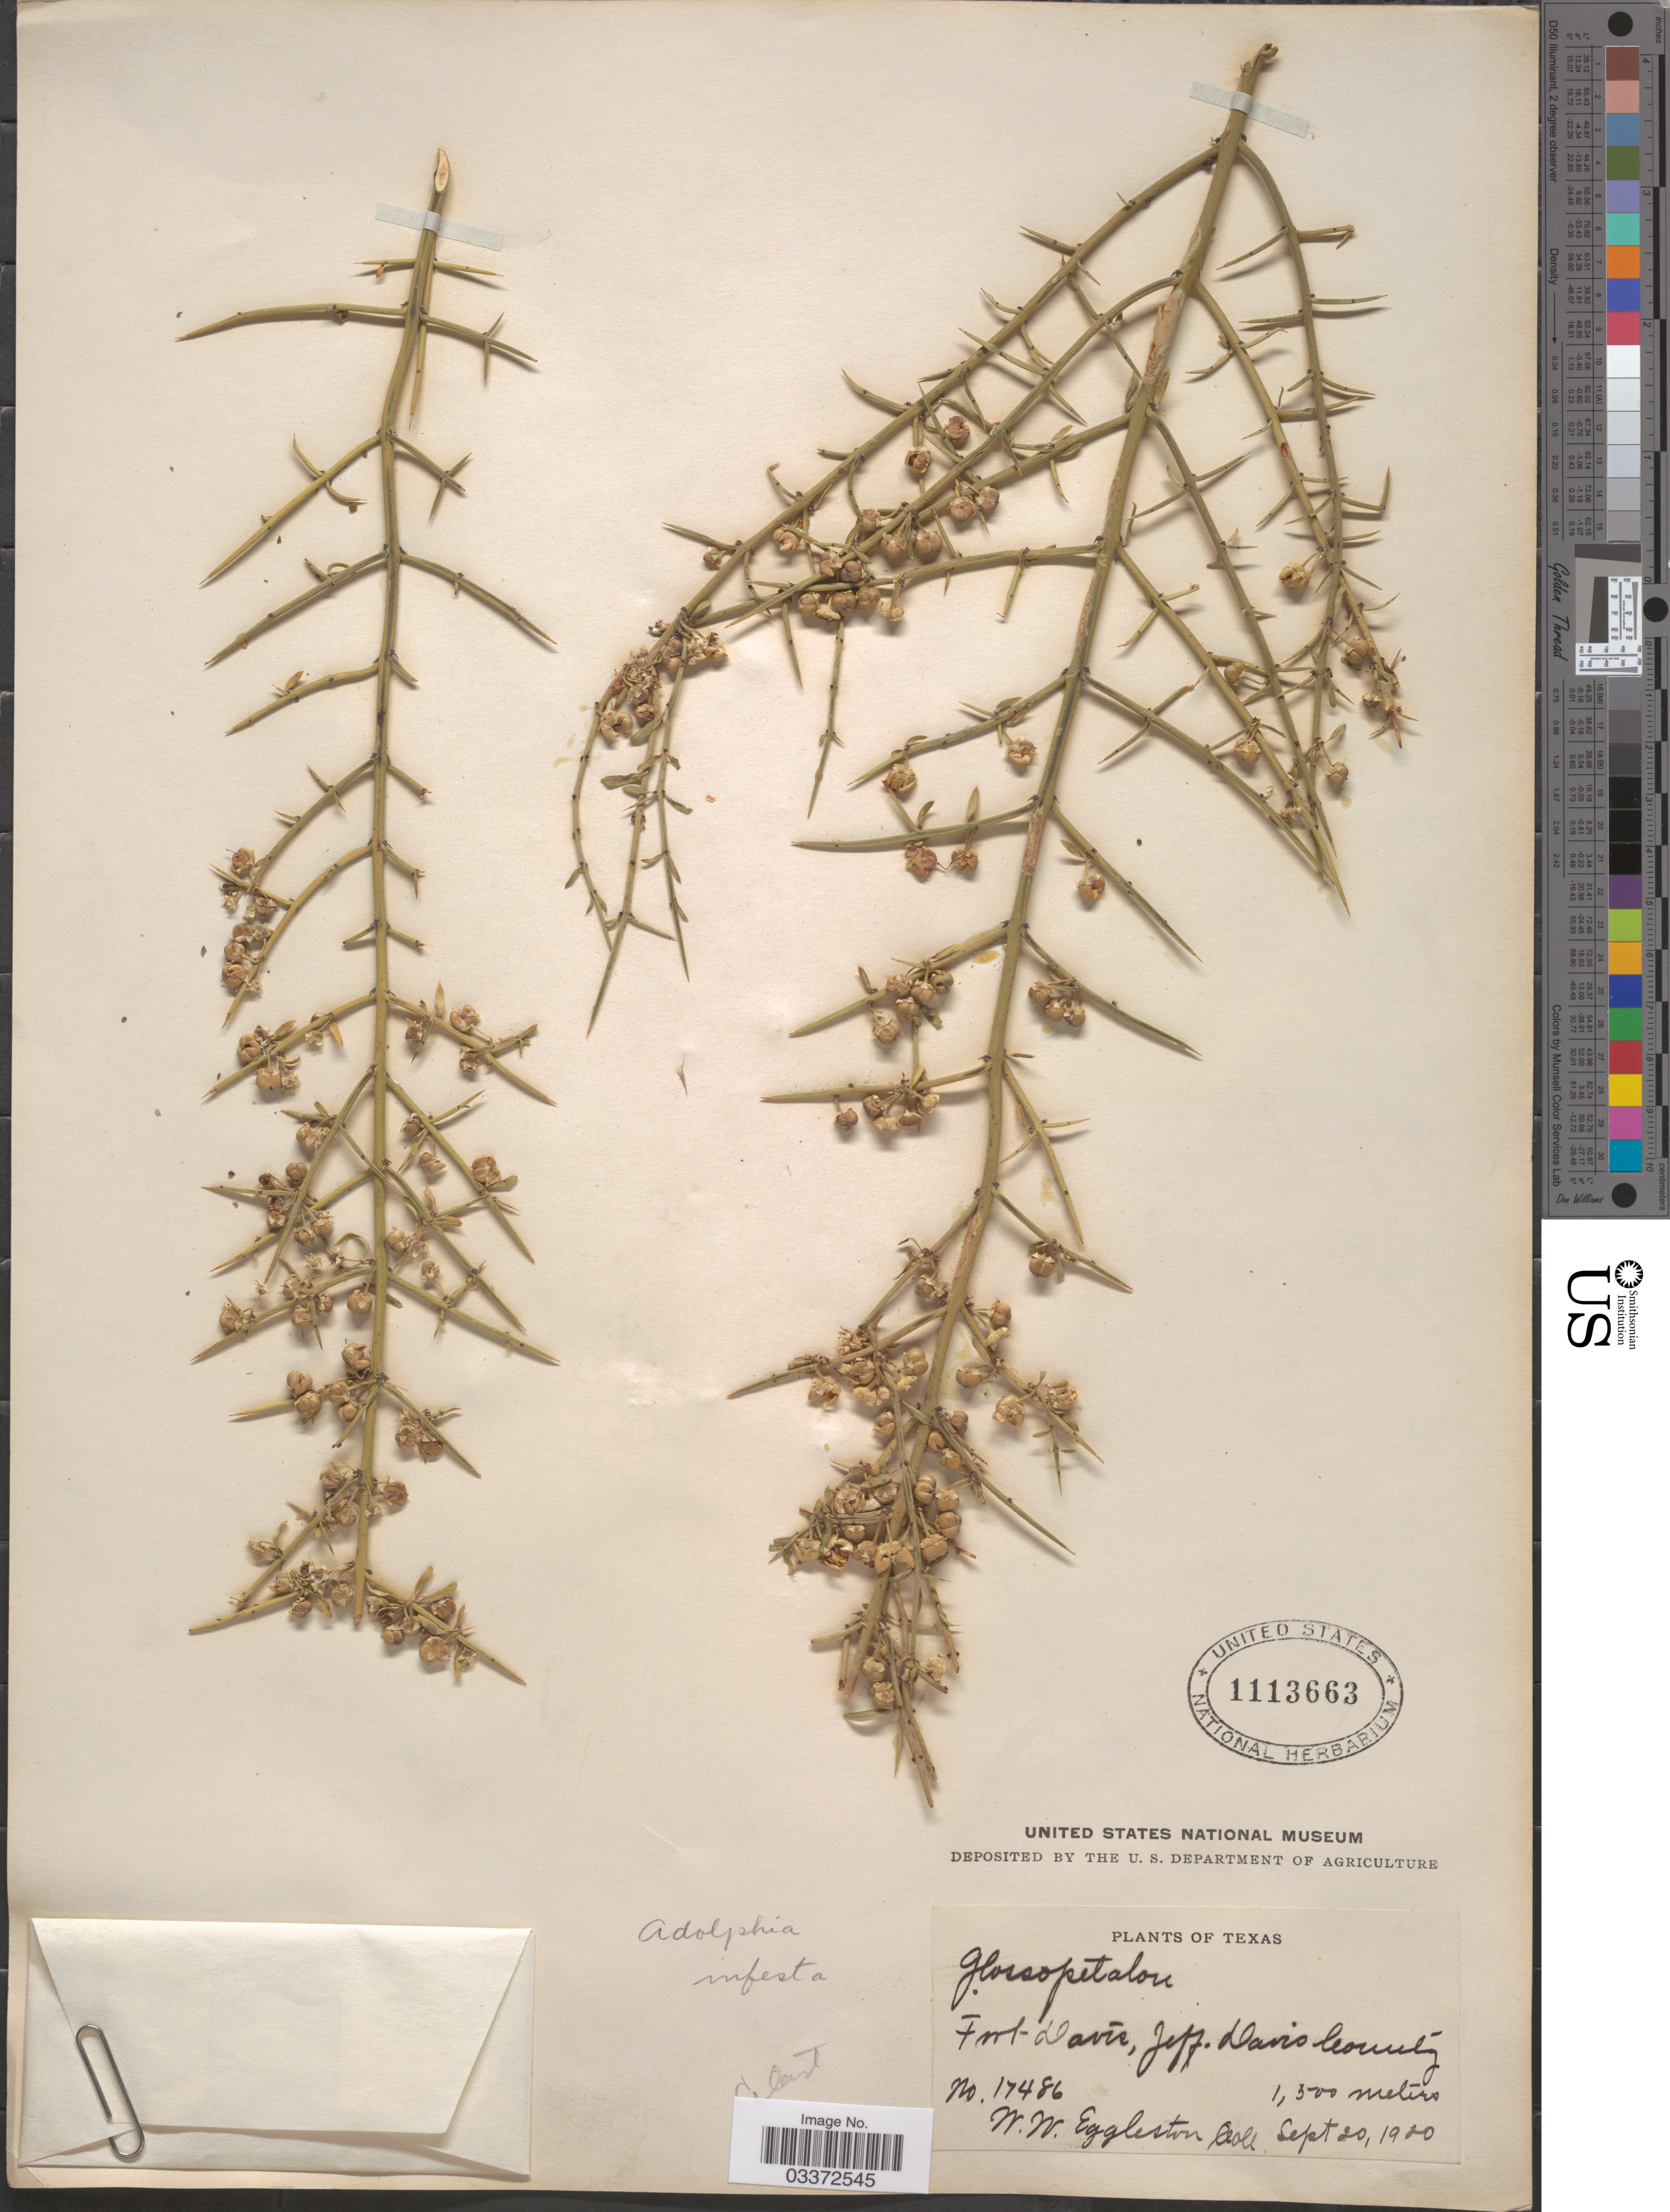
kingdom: Plantae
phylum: Tracheophyta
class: Magnoliopsida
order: Rosales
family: Rhamnaceae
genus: Adolphia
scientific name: Adolphia infesta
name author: (Kunth) Meisn.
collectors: W. W. Eggleston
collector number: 17486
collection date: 1920-09-20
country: United States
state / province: Texas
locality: Foot Davis, Jeff Davis County.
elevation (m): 1500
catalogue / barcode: US 1113663